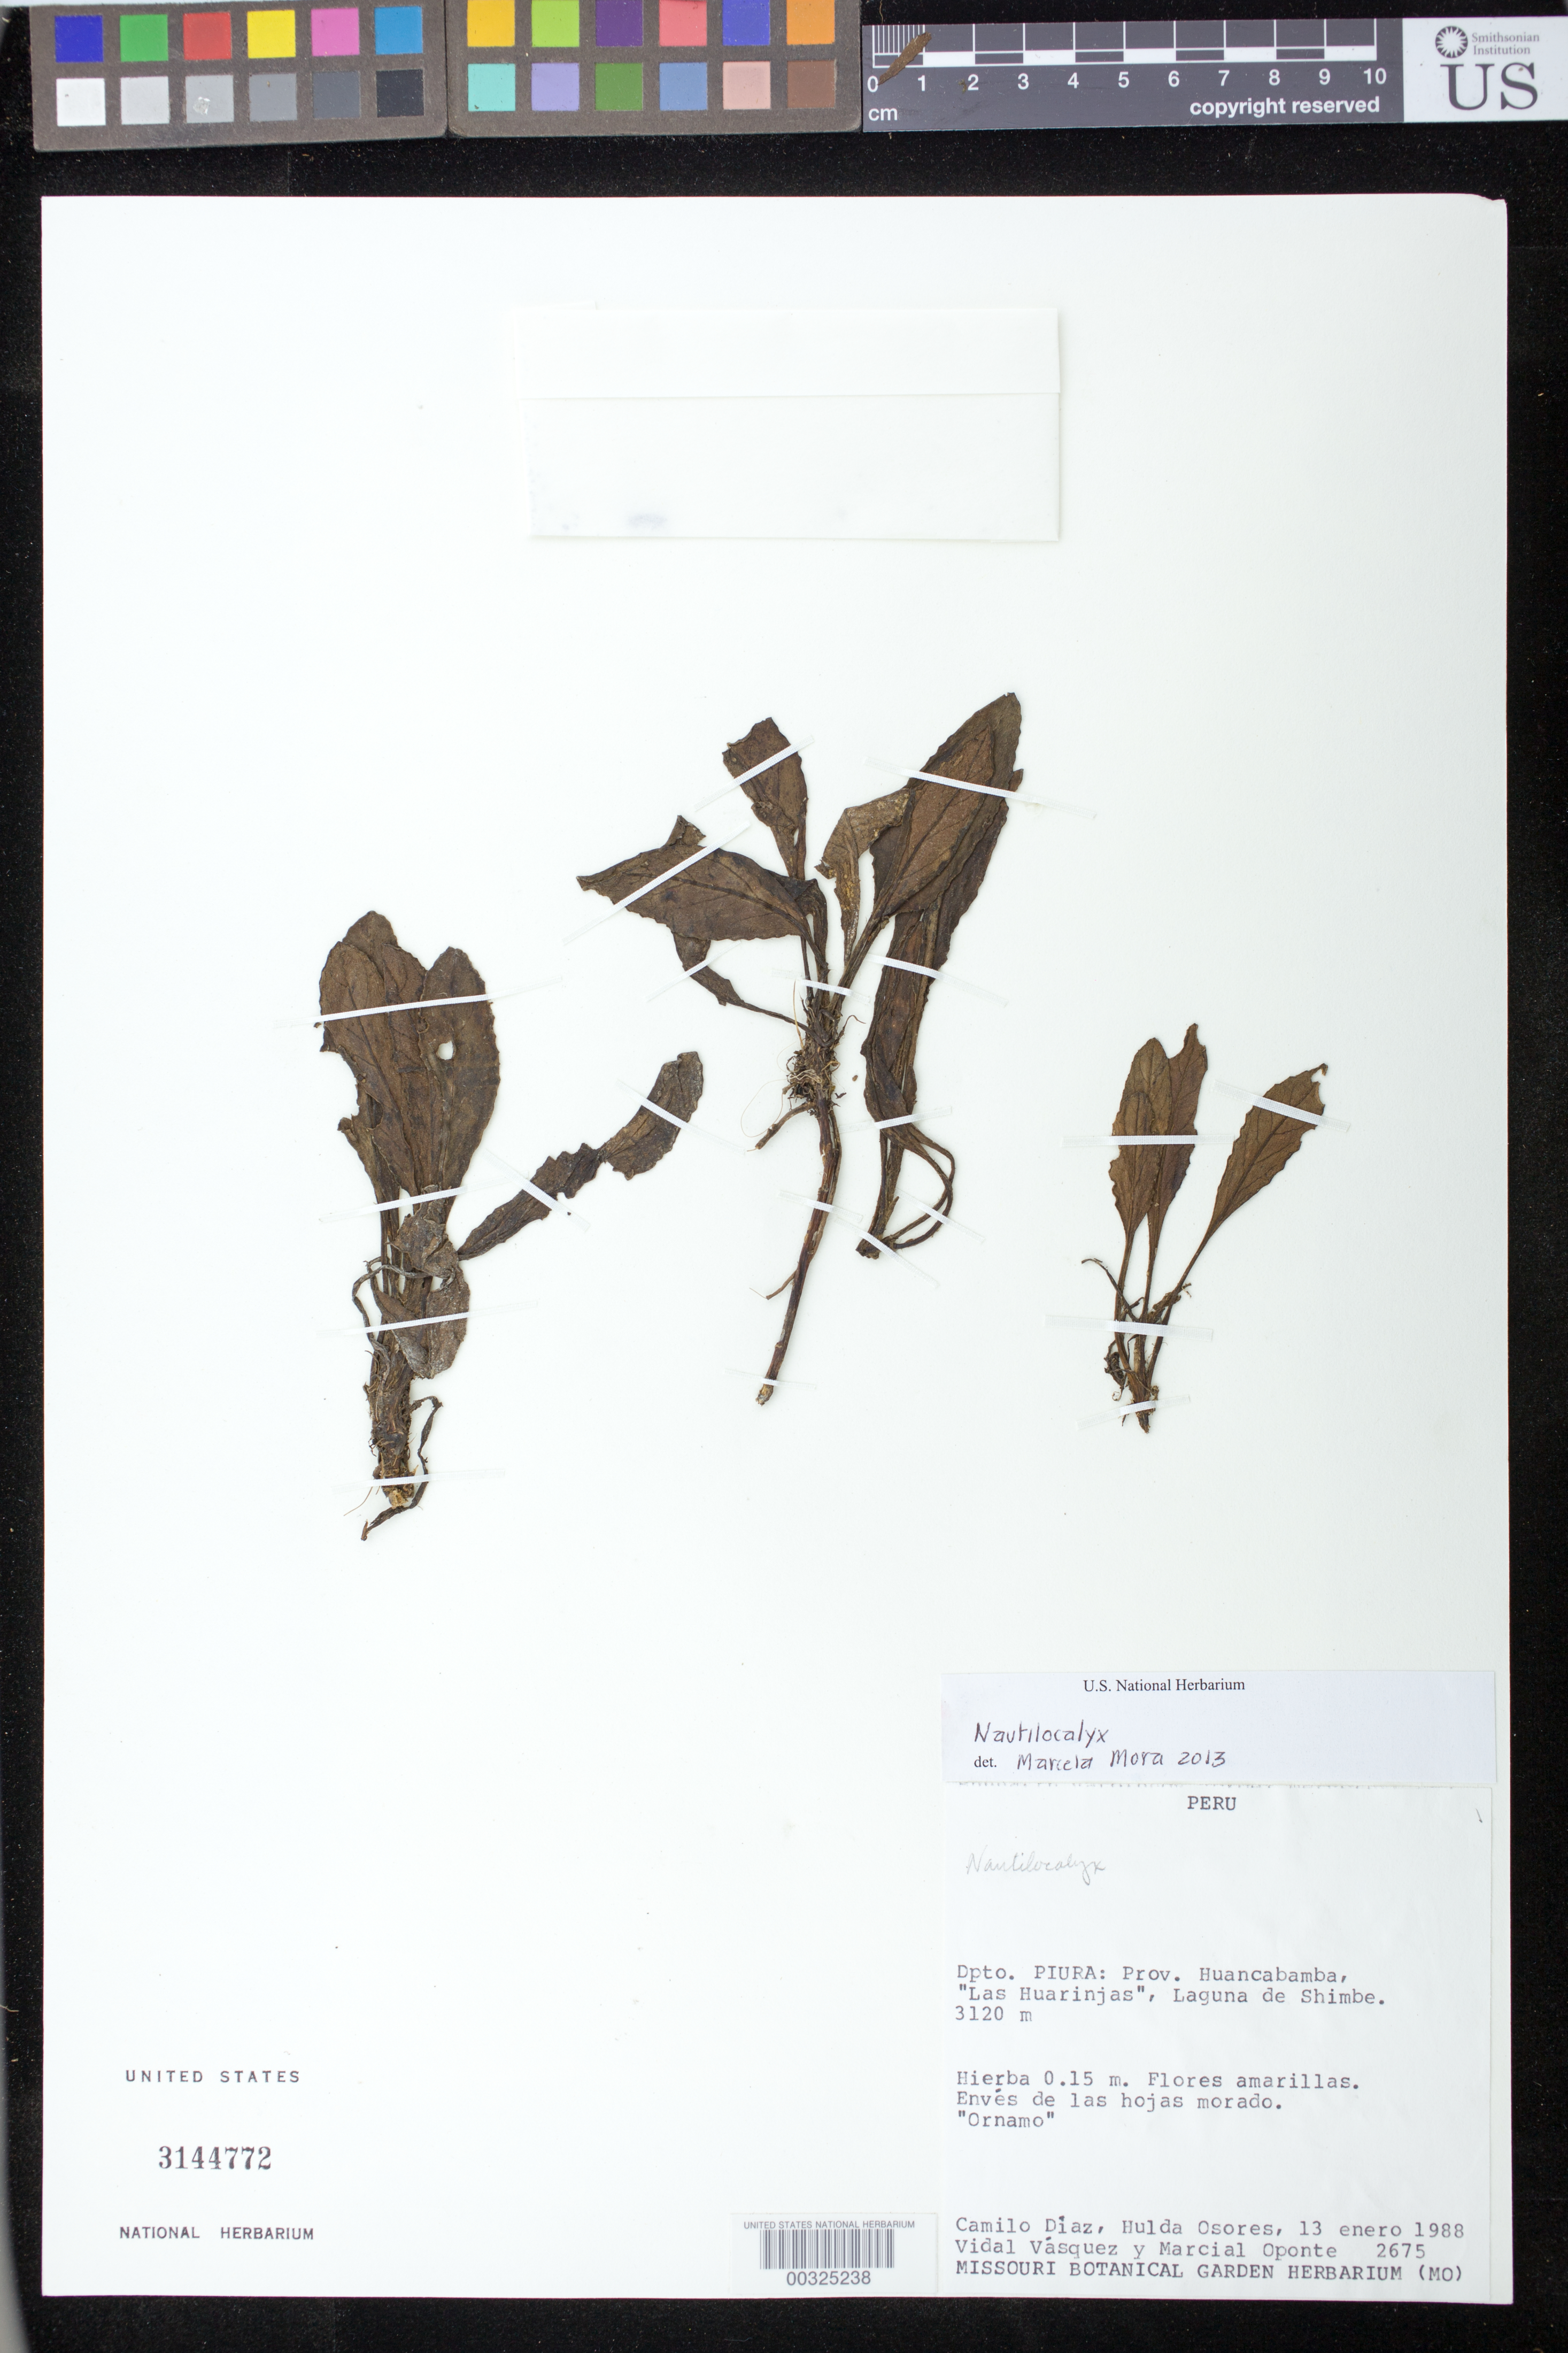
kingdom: Plantae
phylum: Tracheophyta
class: Magnoliopsida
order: Lamiales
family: Gesneriaceae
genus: Nautilocalyx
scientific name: Nautilocalyx sp.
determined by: Mora, M. Marcela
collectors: C. Díaz S., H. Osores, V. Vasquez & M. Oponte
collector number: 2675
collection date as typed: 13 Jan 1988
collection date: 1988-01-13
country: Peru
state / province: Piura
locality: Prov. Huancabamba; "Las Huarinjas", Laguna de Shimbe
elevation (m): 3120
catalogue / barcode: US 3144772